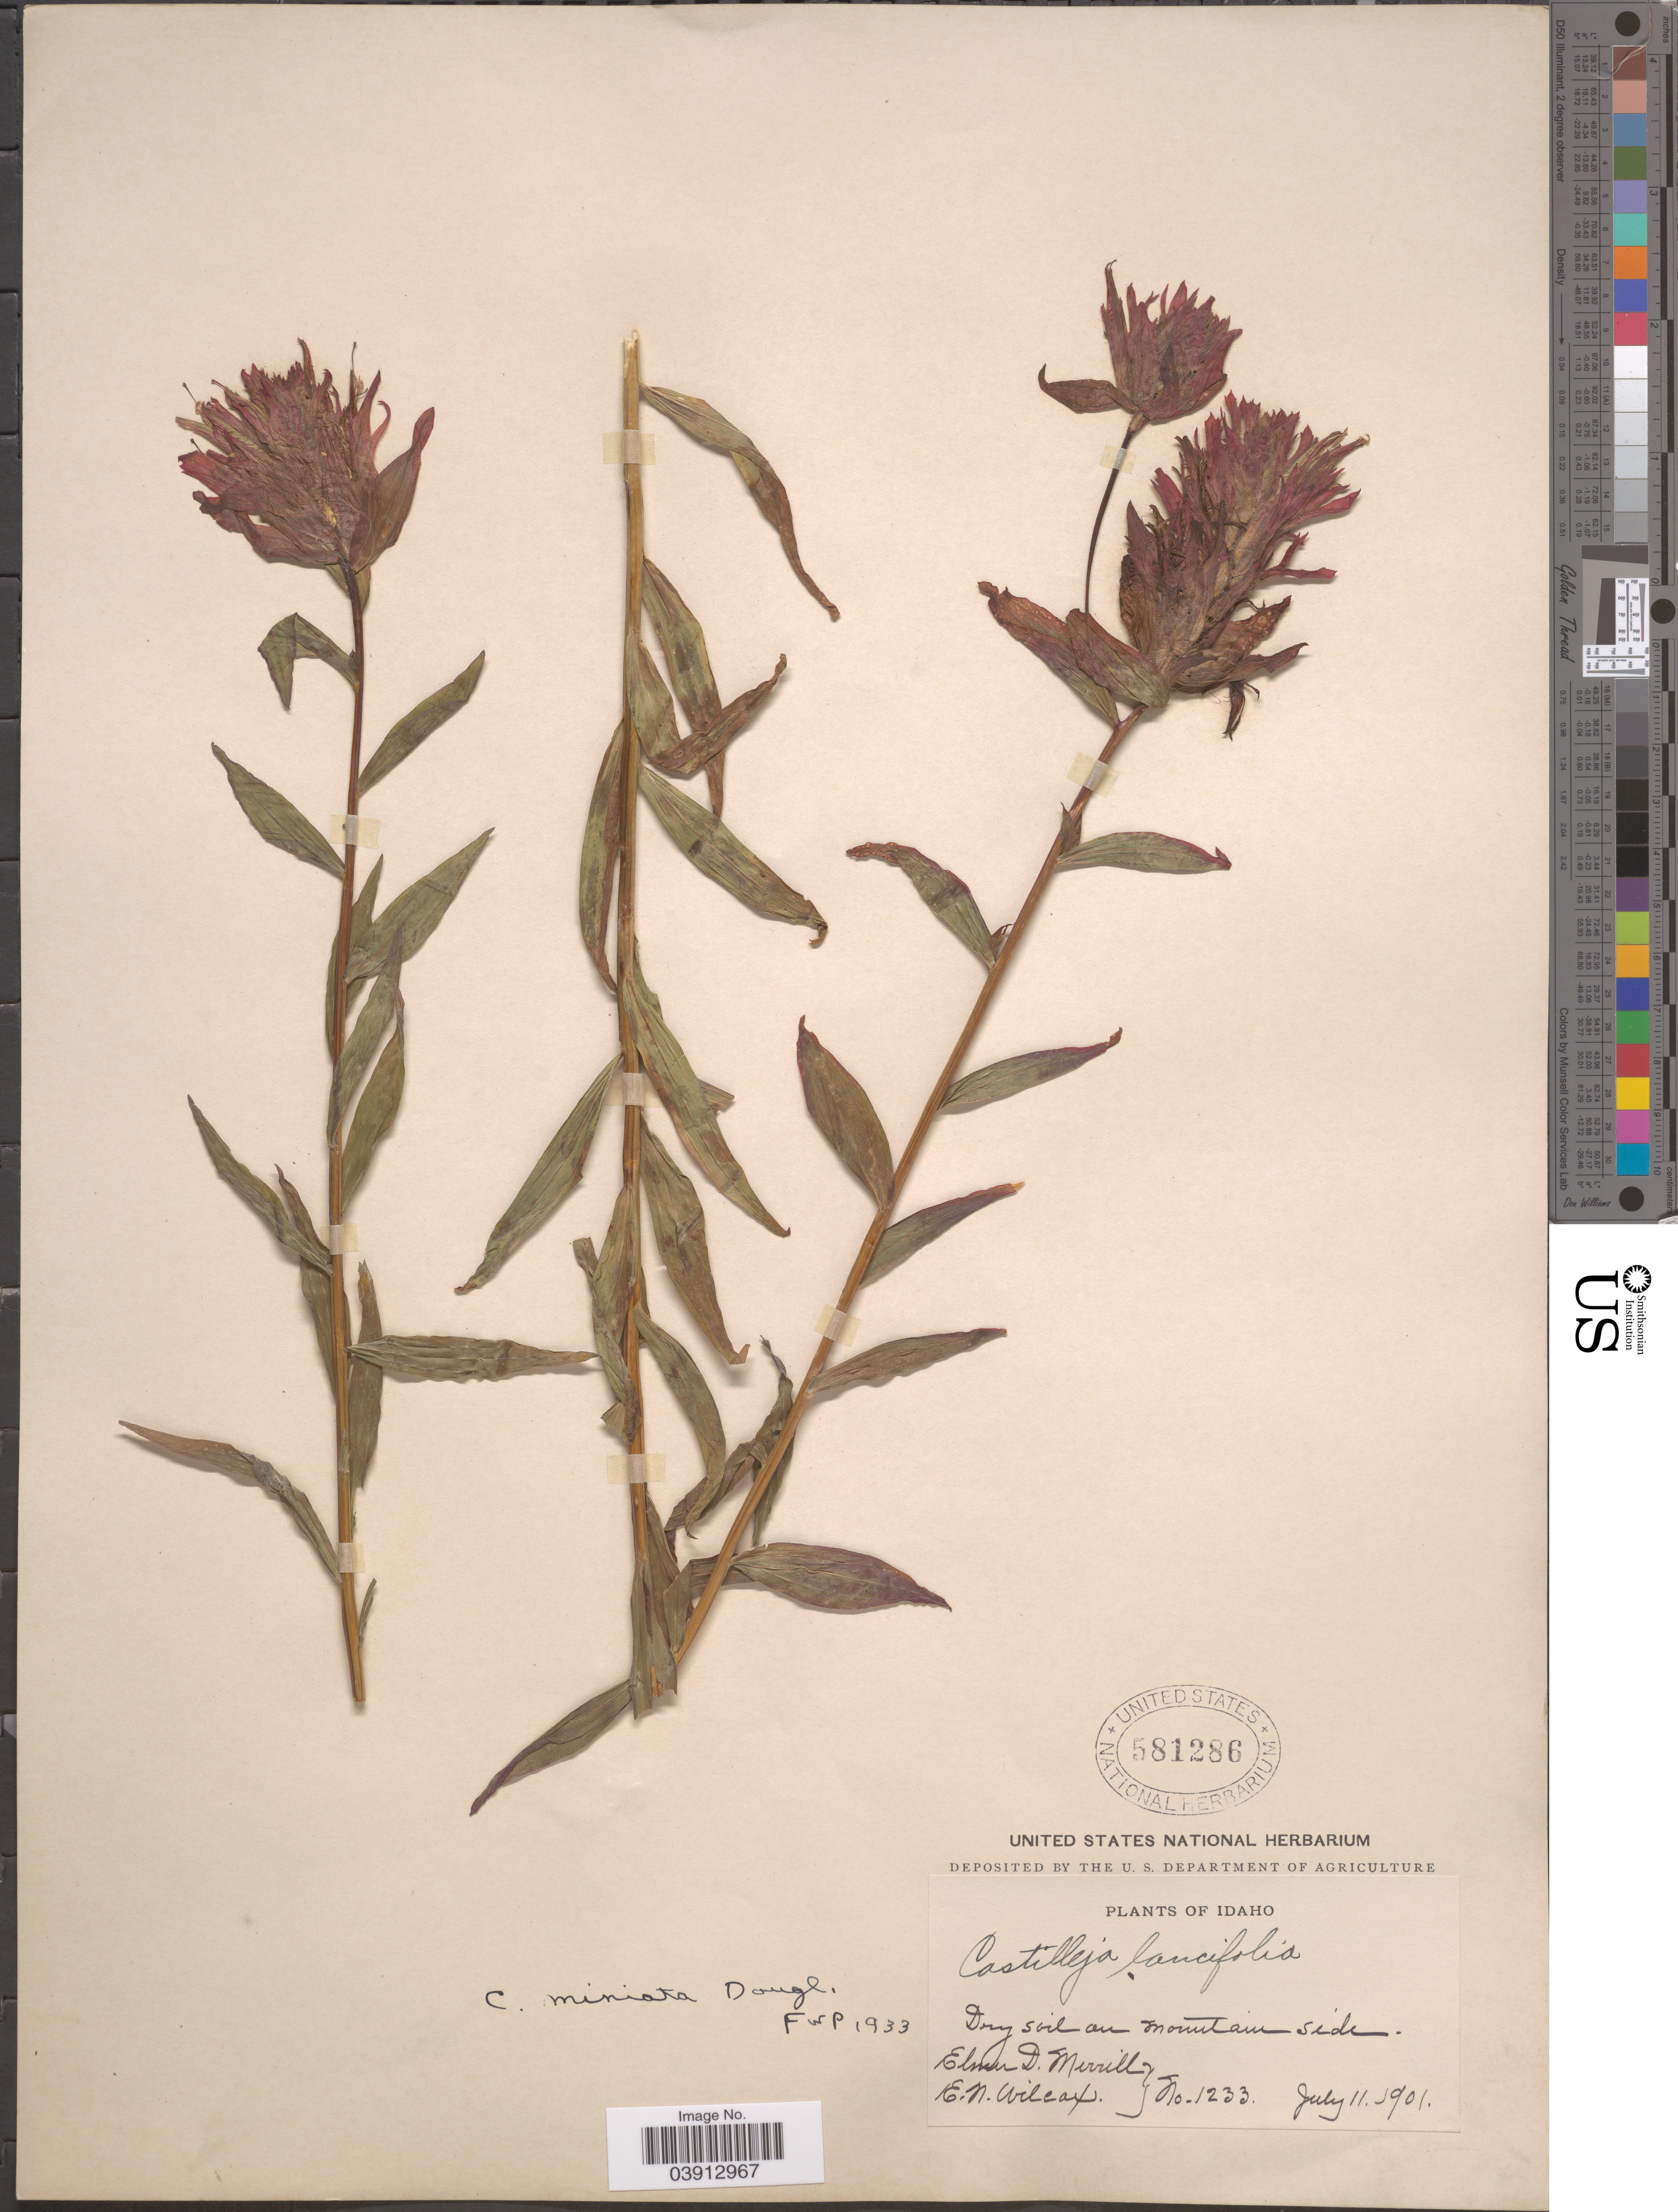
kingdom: Plantae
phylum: Tracheophyta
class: Magnoliopsida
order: Lamiales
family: Orobanchaceae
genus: Castilleja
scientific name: Castilleja miniata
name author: Douglas ex Hook.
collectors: E. D. Merrill & E. Wilcox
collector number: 1233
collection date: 1901-07-11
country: United States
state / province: Idaho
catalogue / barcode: US 581286